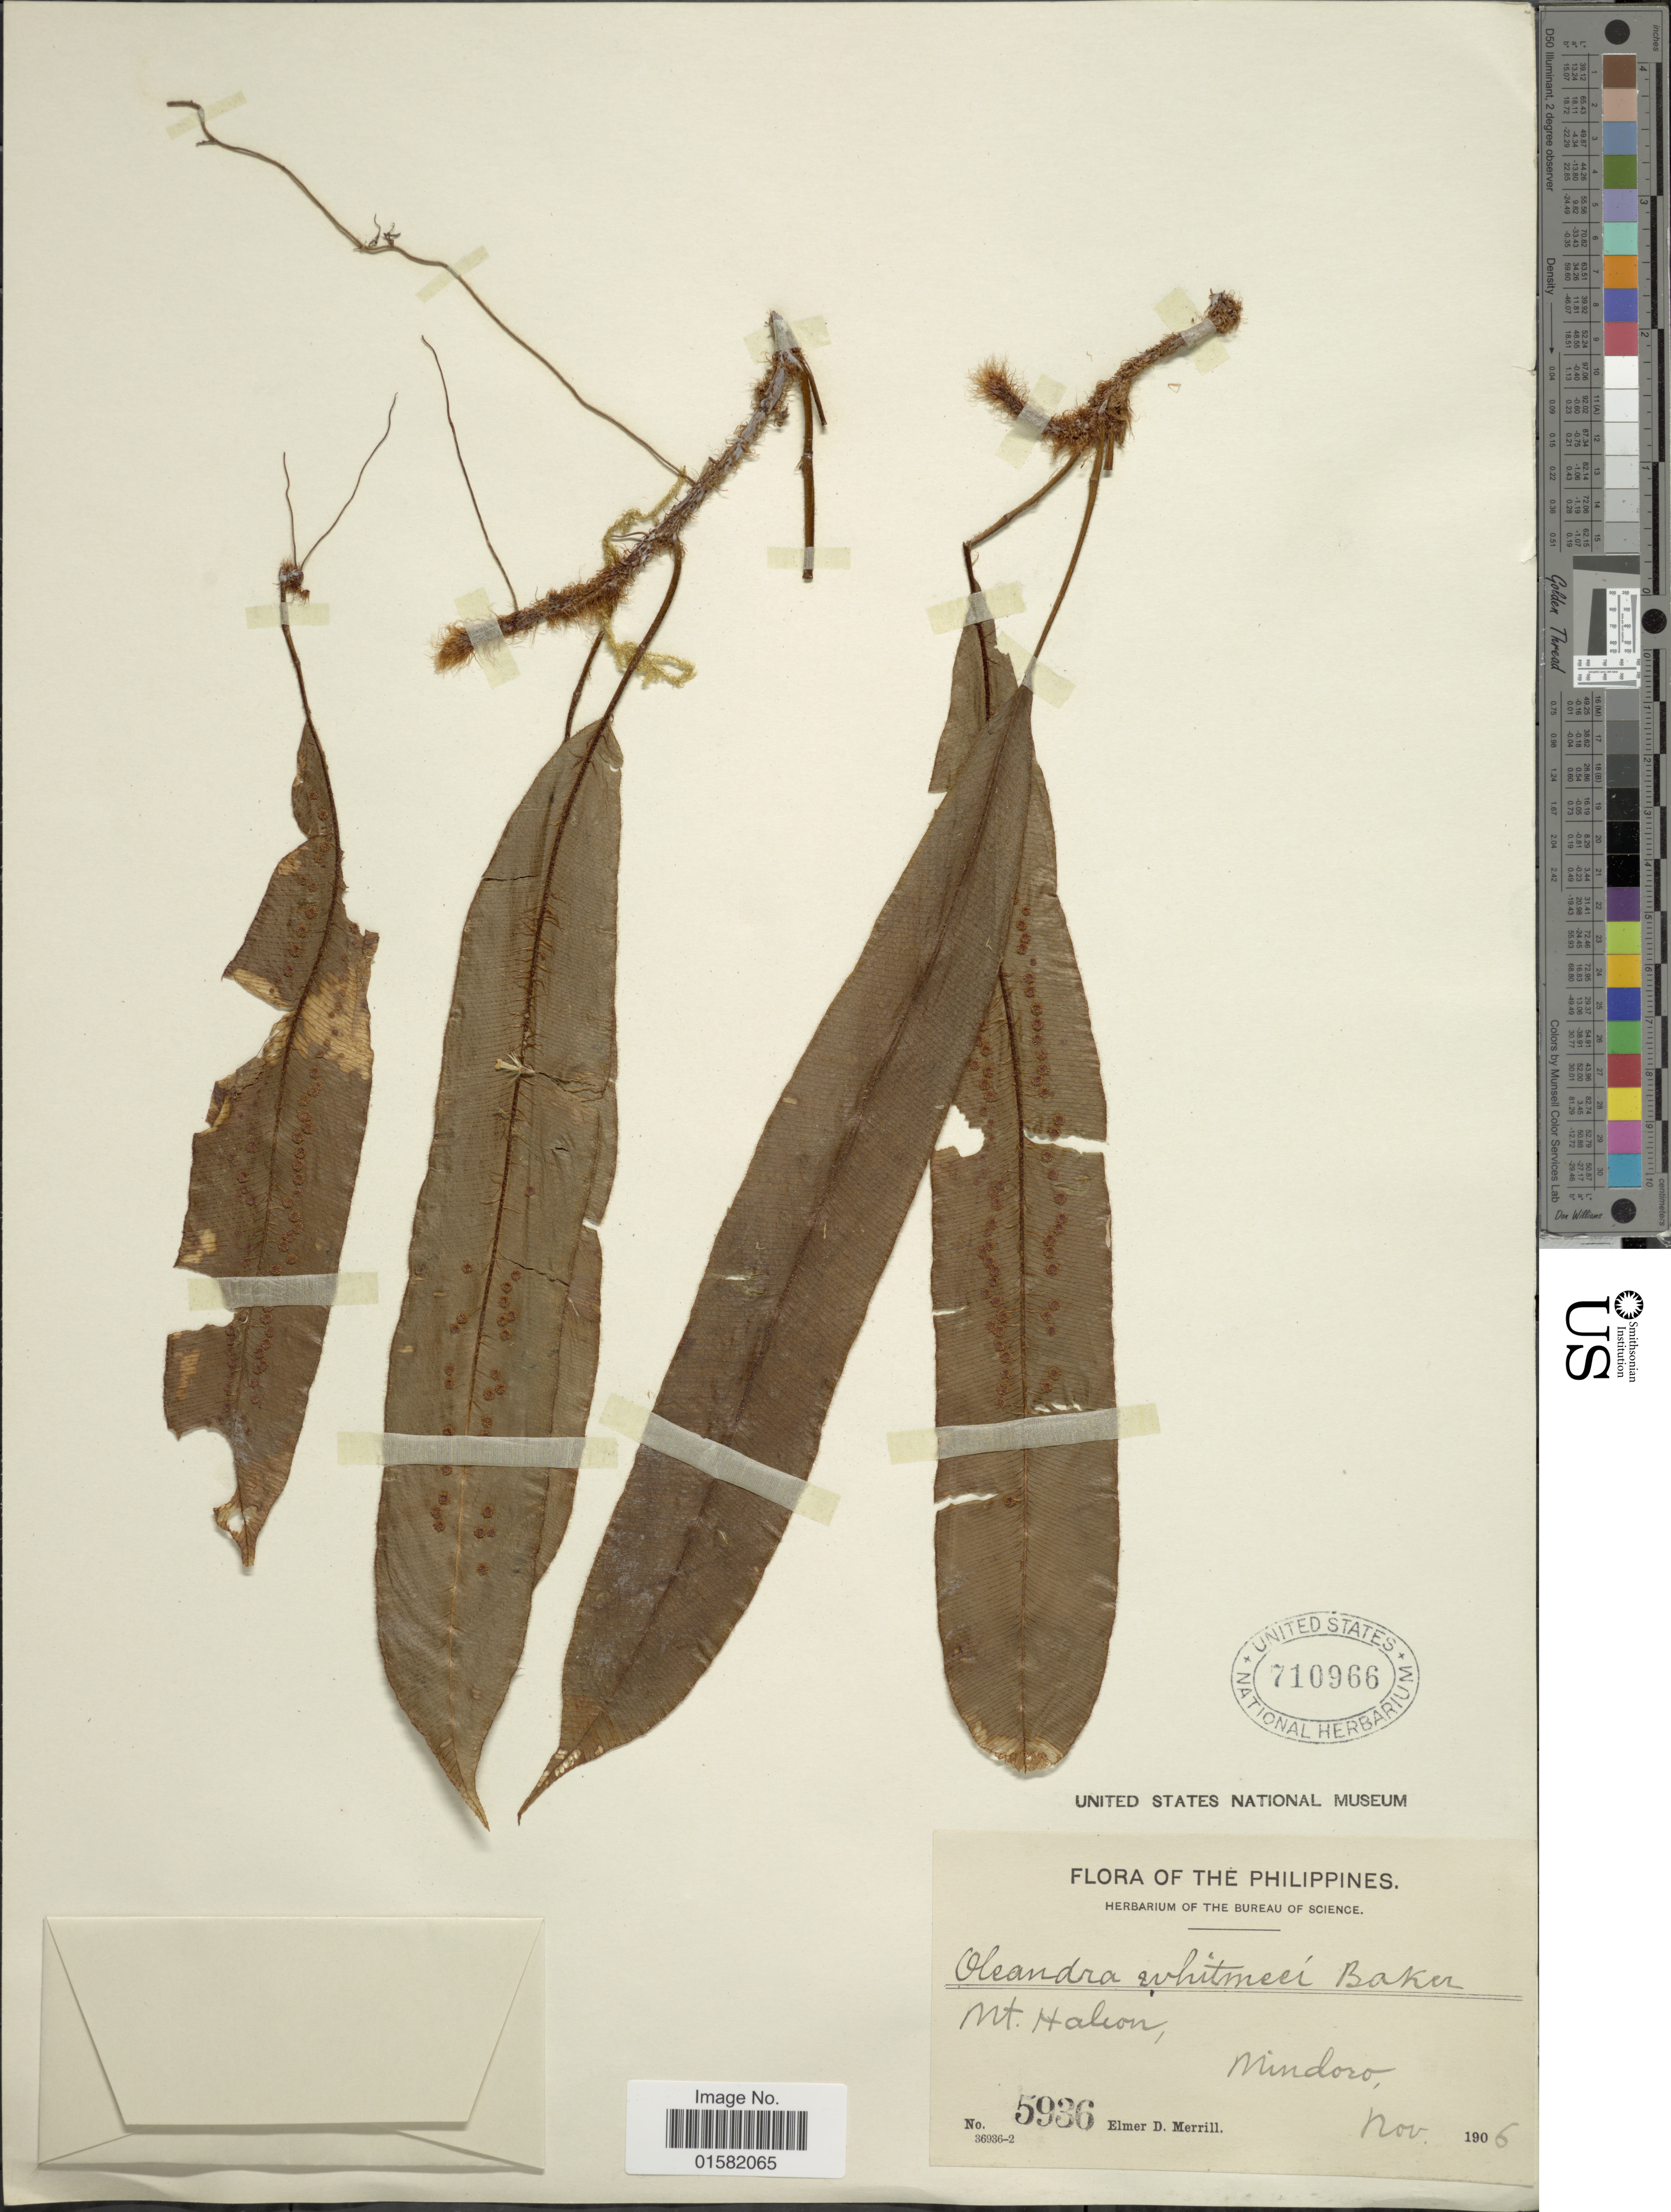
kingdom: Plantae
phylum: Tracheophyta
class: Polypodiopsida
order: Polypodiales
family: Oleandraceae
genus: Oleandra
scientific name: Oleandra whitmeei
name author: Baker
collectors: E. D. Merrill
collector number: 5936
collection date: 1906-11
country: Philippines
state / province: Mimaropa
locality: The Philippines, Mt. Halion, Mindoro.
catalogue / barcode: US 710966